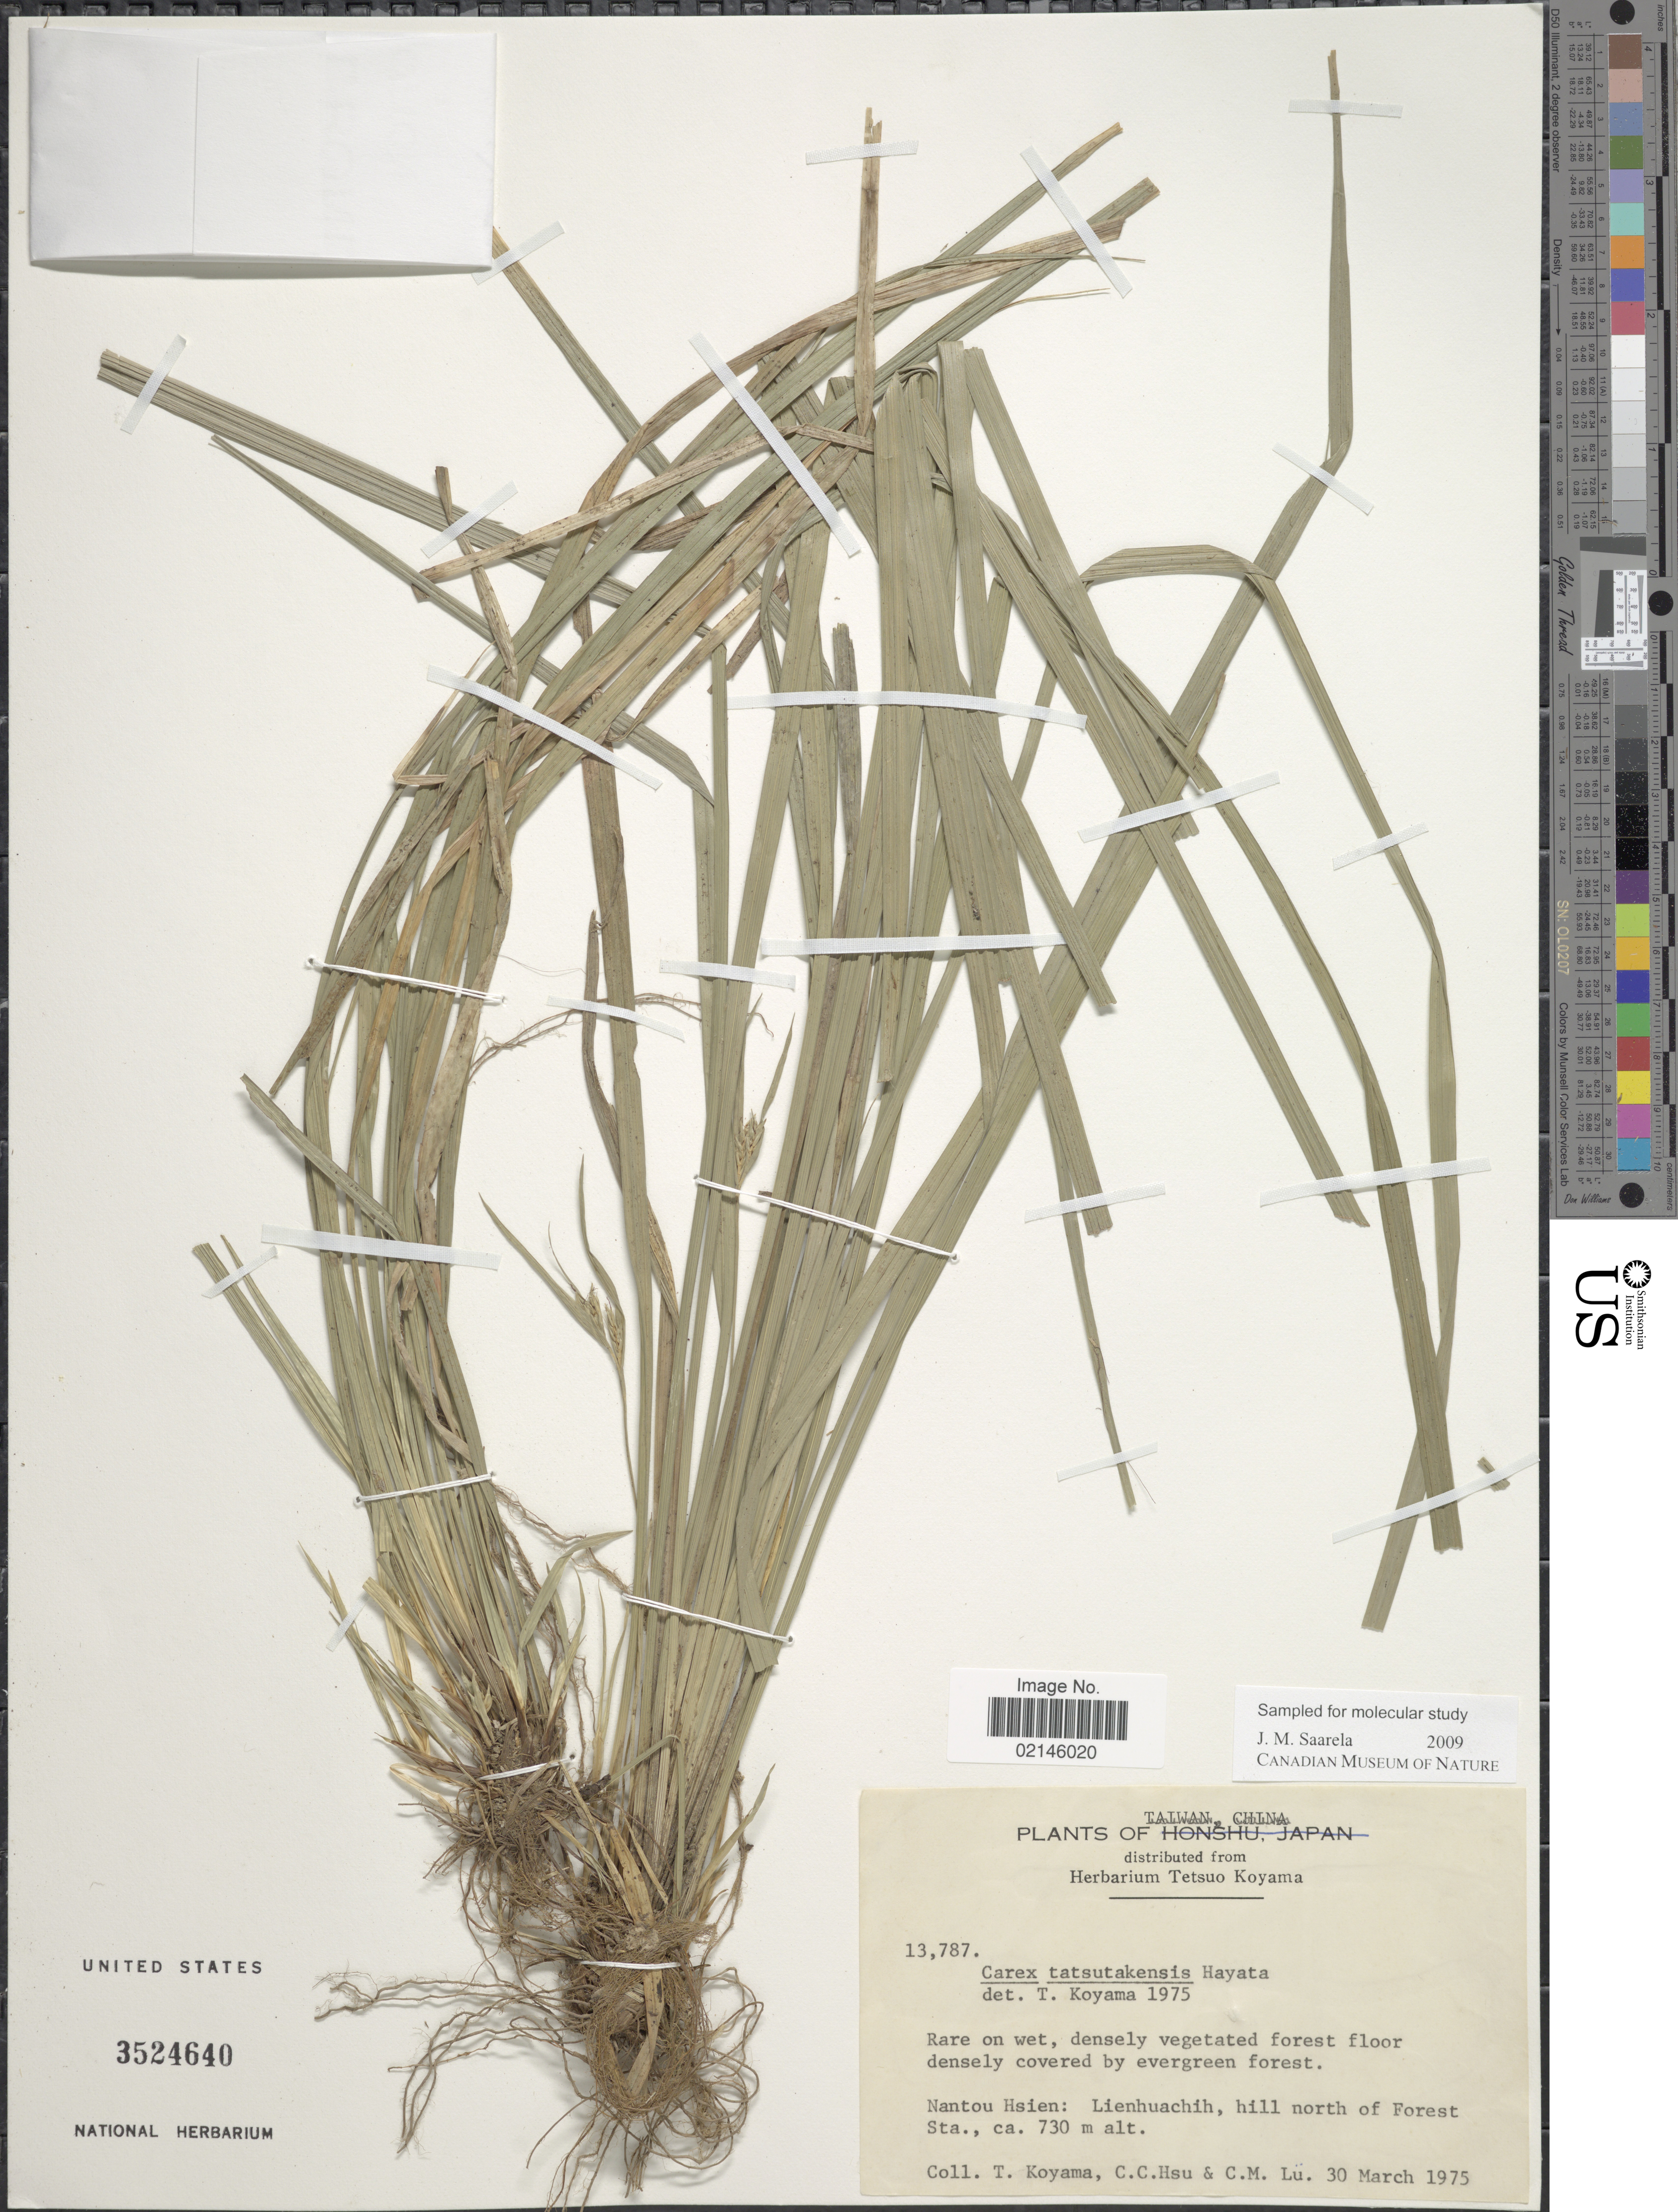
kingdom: Plantae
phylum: Tracheophyta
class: Liliopsida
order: Poales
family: Cyperaceae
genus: Carex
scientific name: Carex blinii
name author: H. Lév. & Vaniot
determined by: Strong, Mark T., (BOT), Smithsonian Institution - National Museum of Natural History (UNITED STATES)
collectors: T. Koyama, C. Hsu & C. Lu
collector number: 13787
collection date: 1975-03-30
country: Taiwan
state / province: Nantou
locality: Nantou Hsien: Lienhuachih, hill north of Forest Sta.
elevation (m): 730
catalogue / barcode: US 3524640